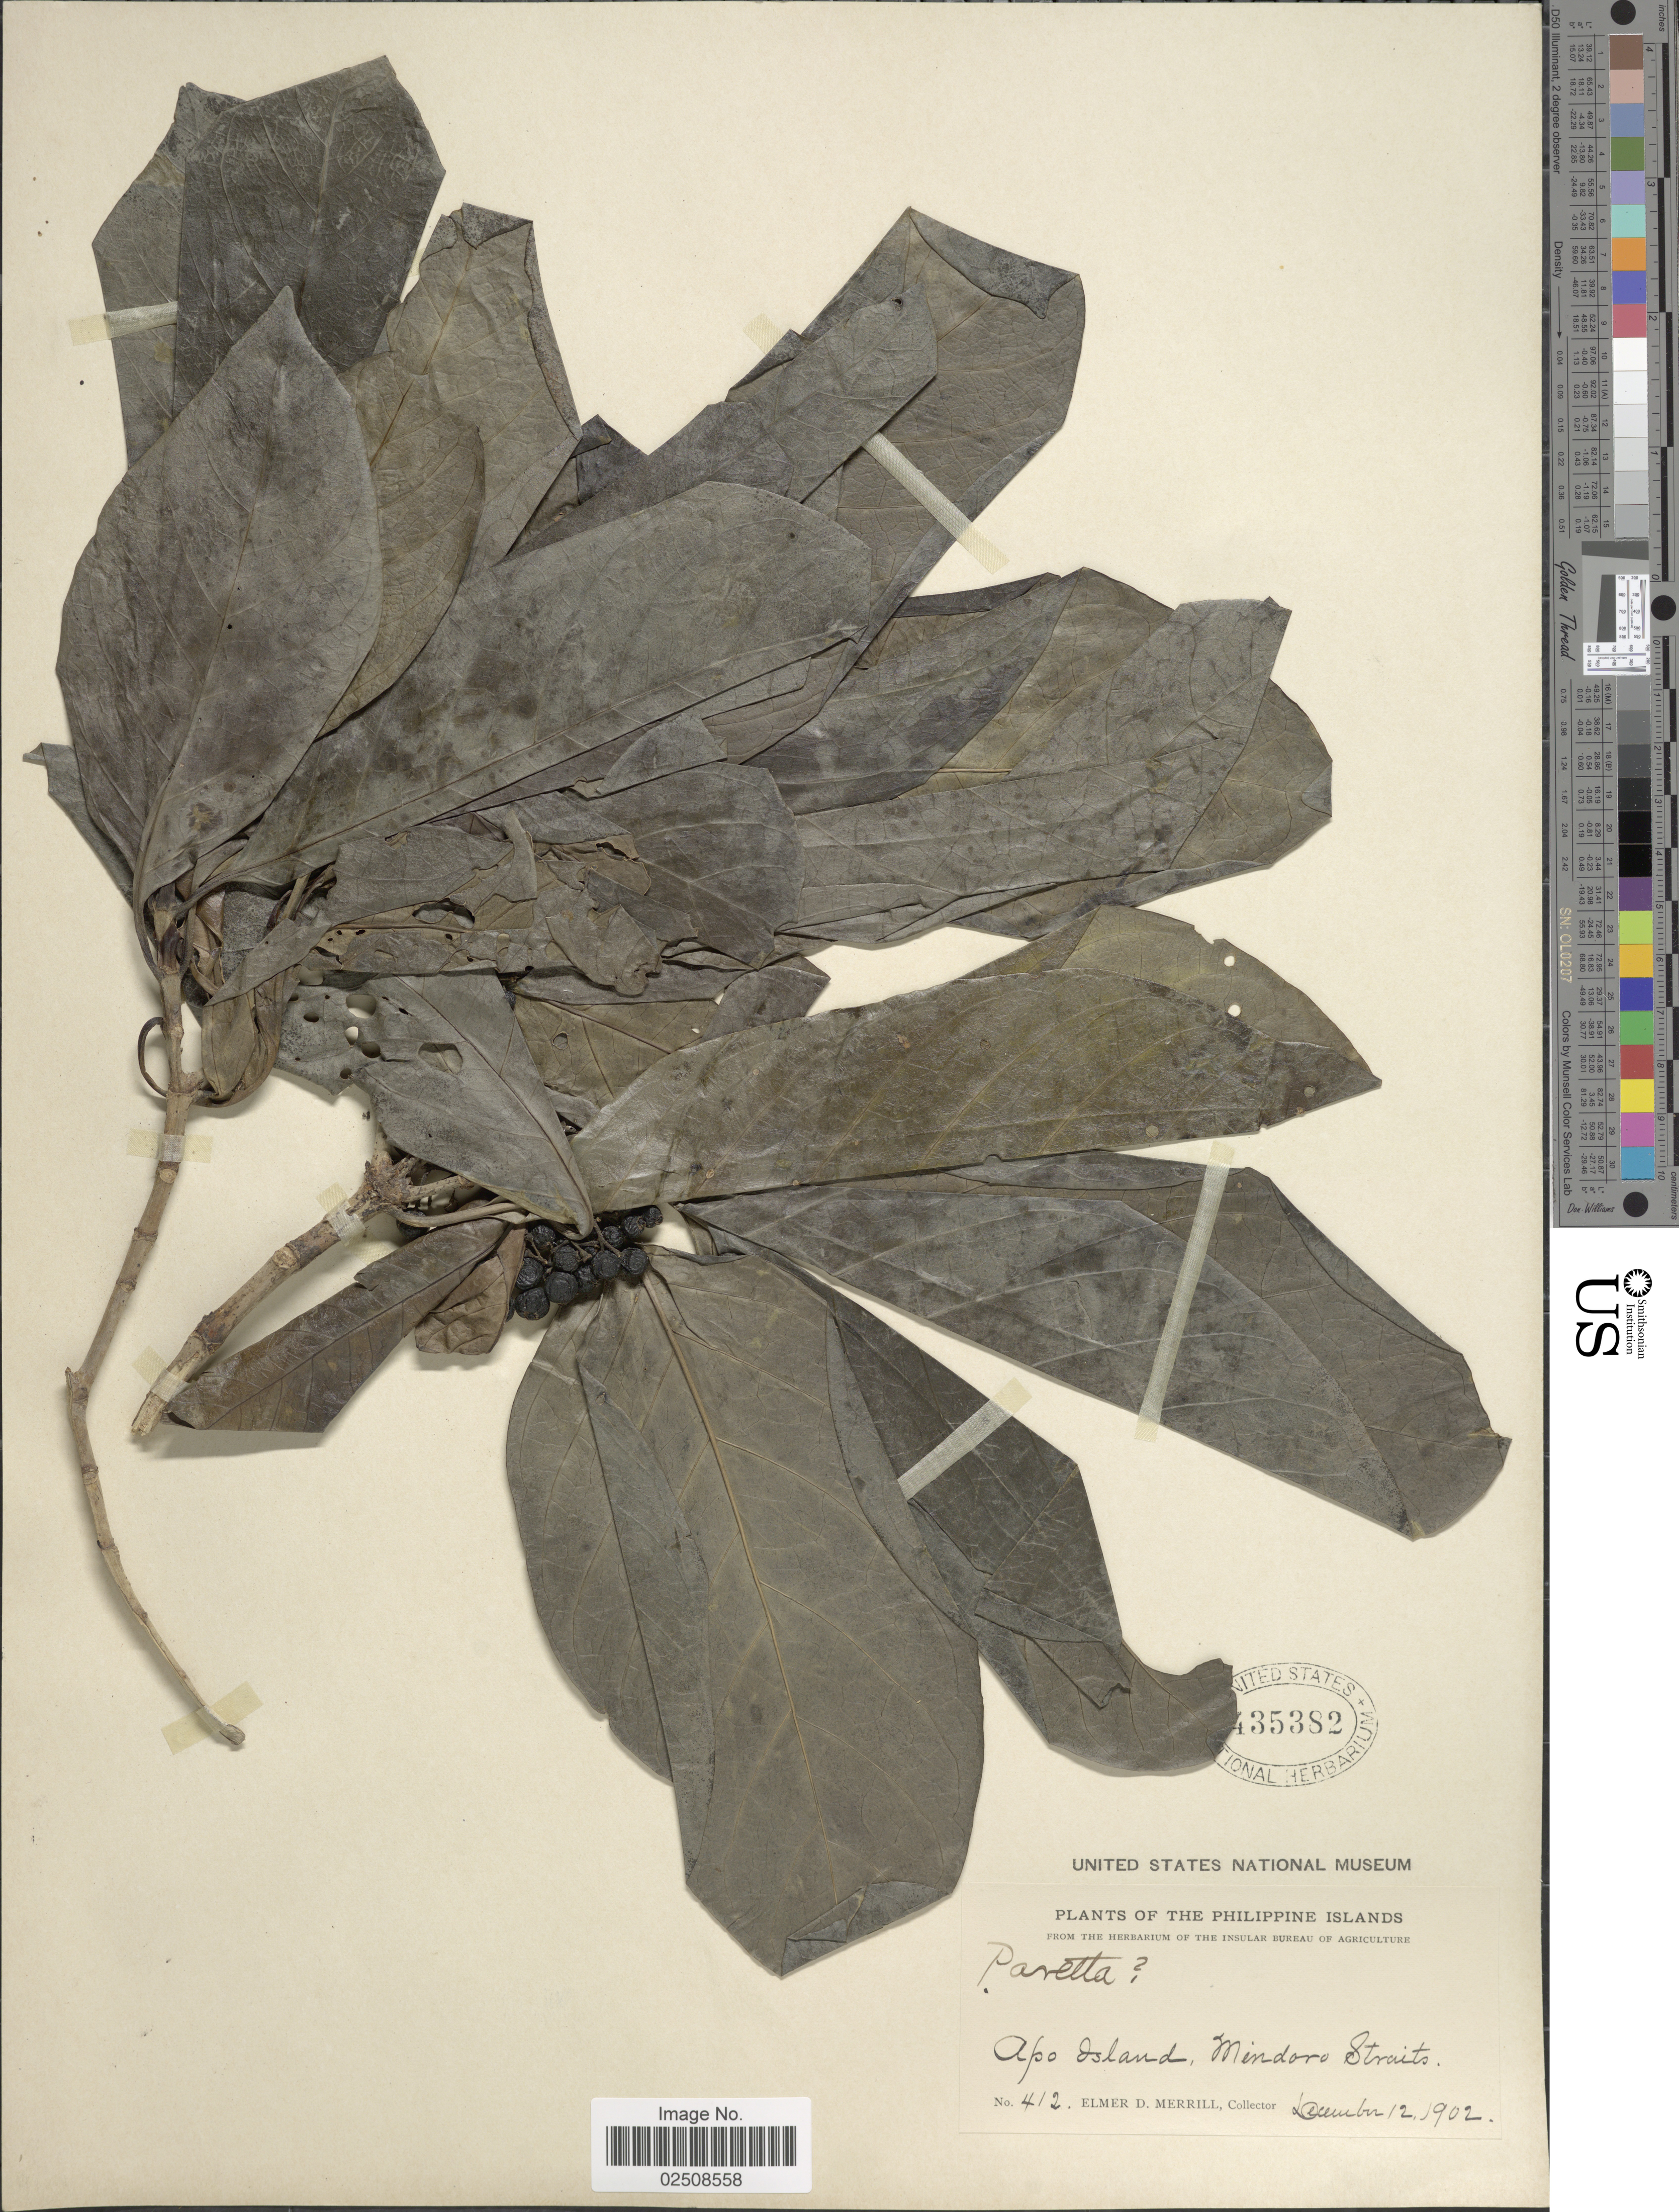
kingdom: Plantae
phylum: Tracheophyta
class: Magnoliopsida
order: Gentianales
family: Rubiaceae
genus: Pavetta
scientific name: Pavetta indica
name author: L.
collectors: E. D. Merrill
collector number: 412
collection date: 1902-12-12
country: Philippines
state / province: Mimaropa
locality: Philippine Islands. Apo Island, Mindoro Straits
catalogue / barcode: US 435382